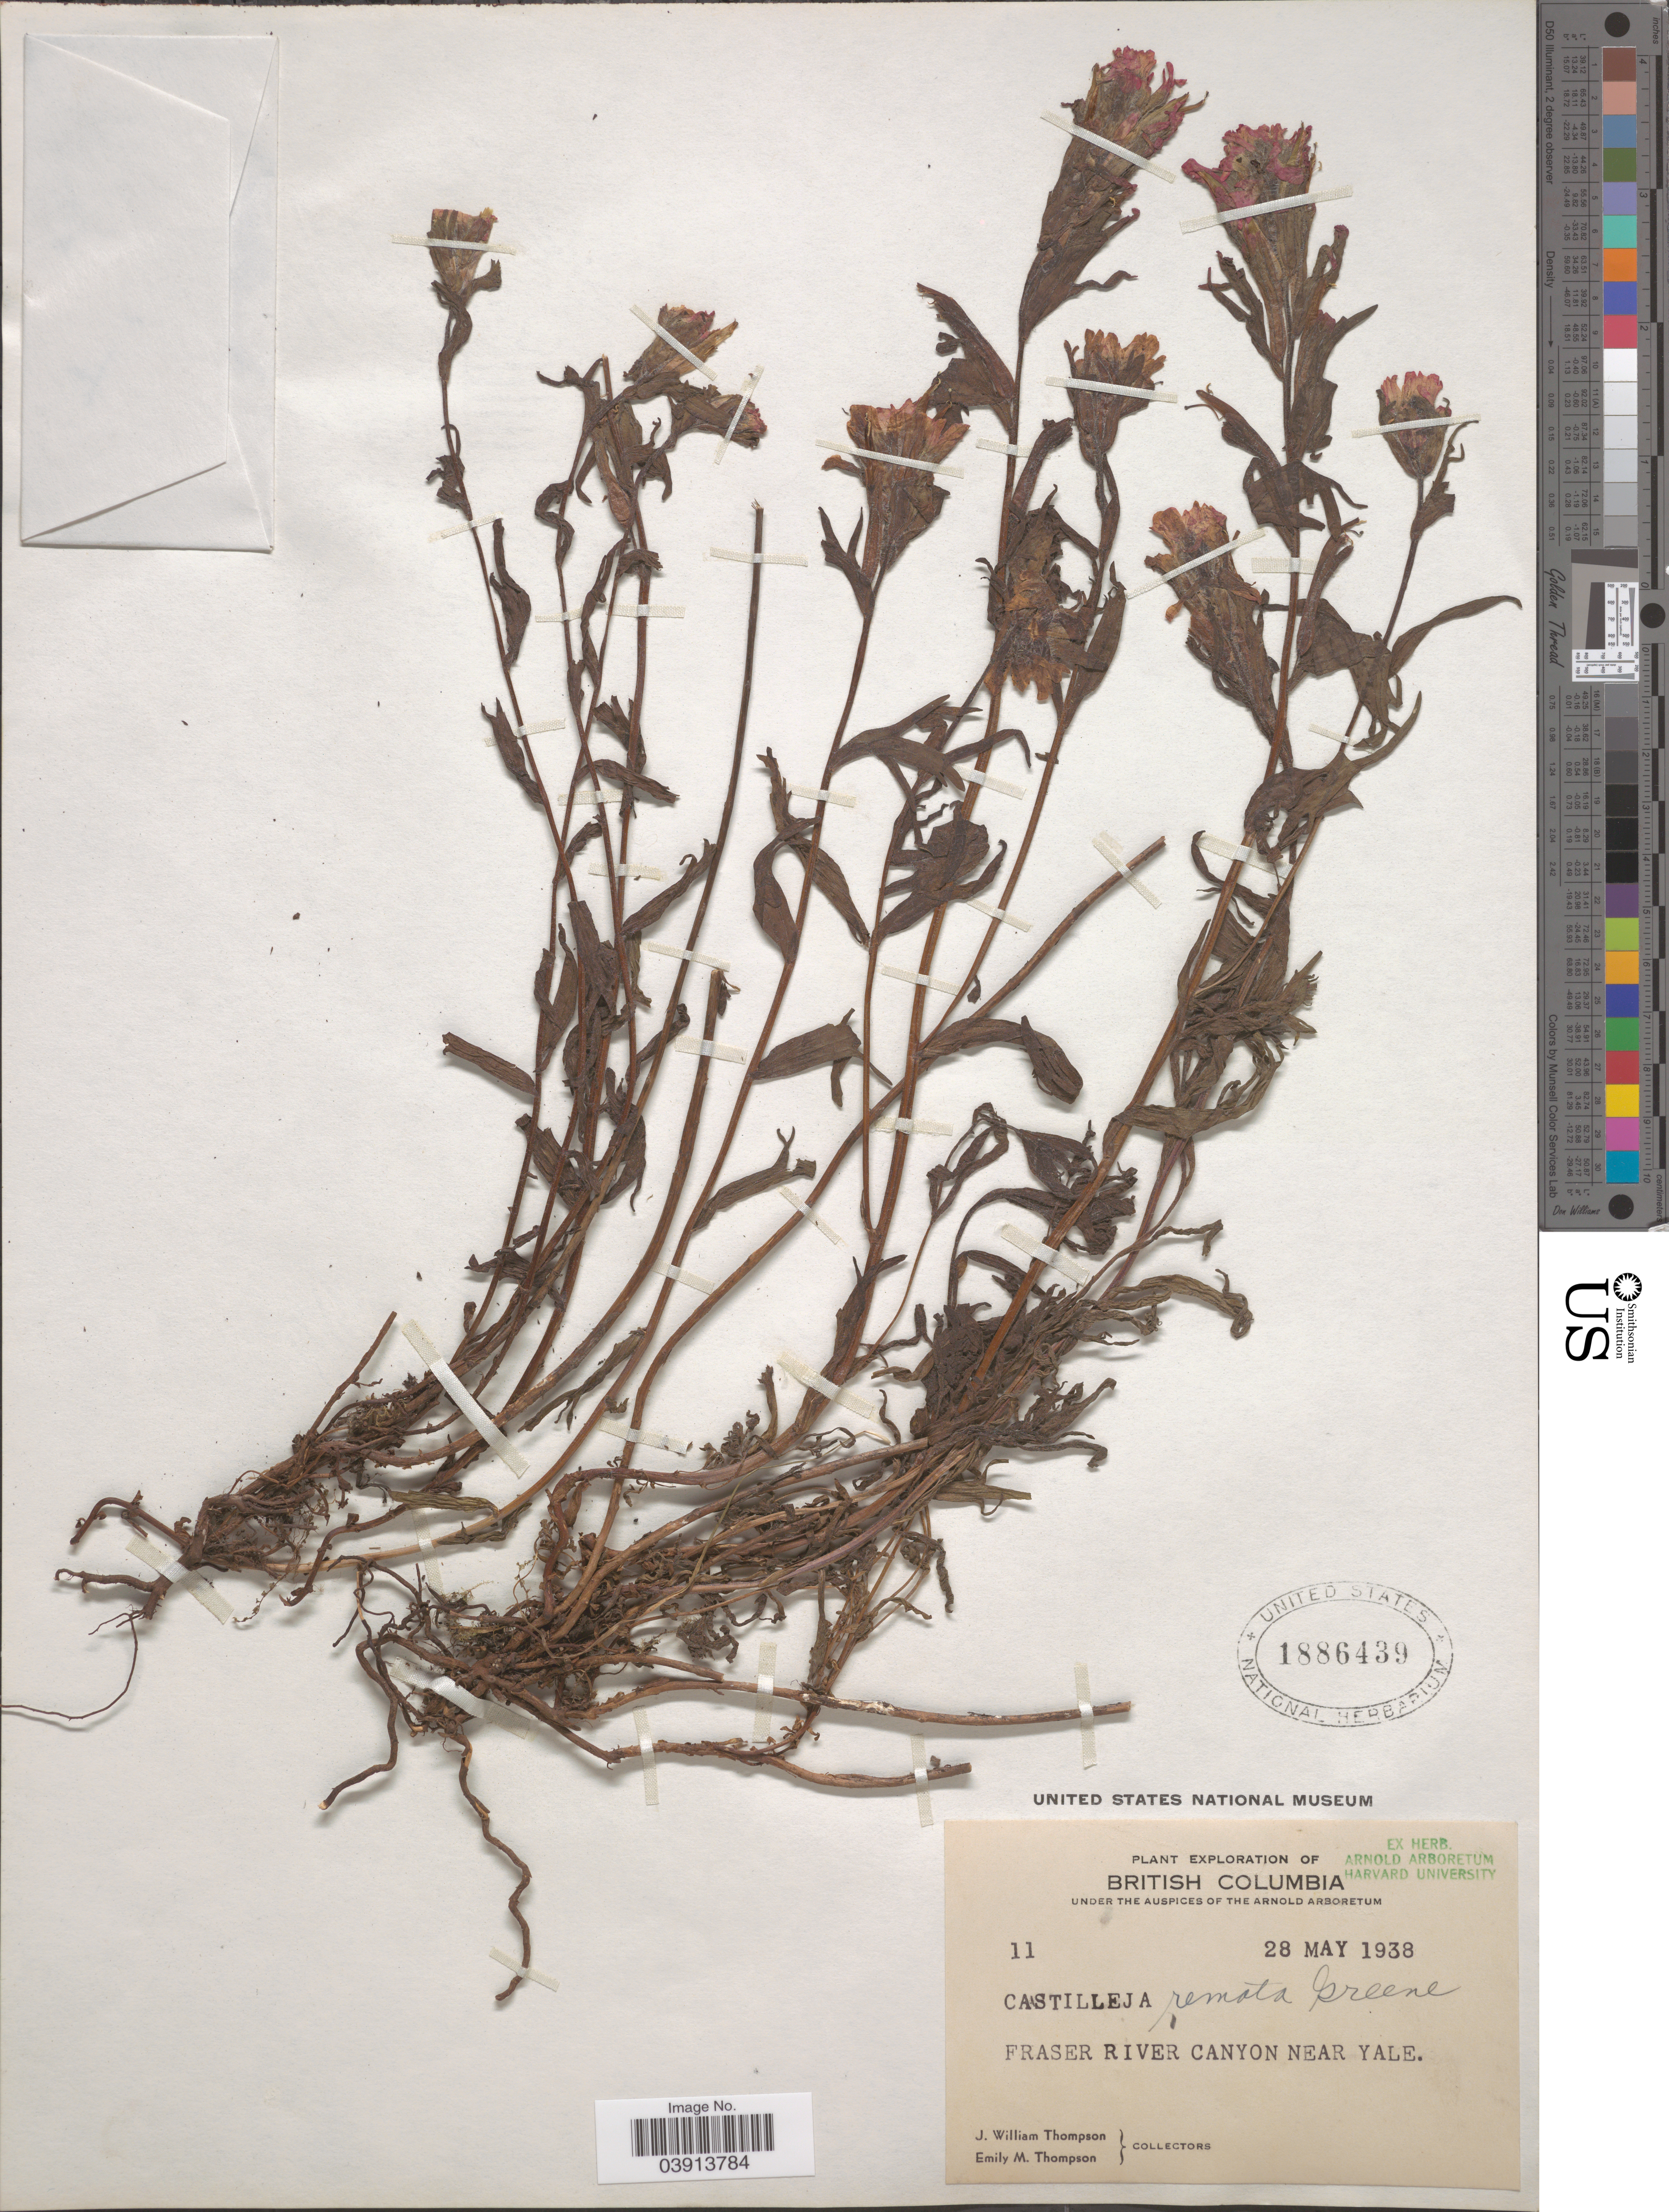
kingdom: Plantae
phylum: Tracheophyta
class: Magnoliopsida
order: Lamiales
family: Orobanchaceae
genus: Castilleja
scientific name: Castilleja remota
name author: Greene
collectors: J. W. Thompson & E. M. Thompson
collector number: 11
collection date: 1938-05-28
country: Canada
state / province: British Columbia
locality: Fraser River Canyon Near Yale.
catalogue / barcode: US 1886439